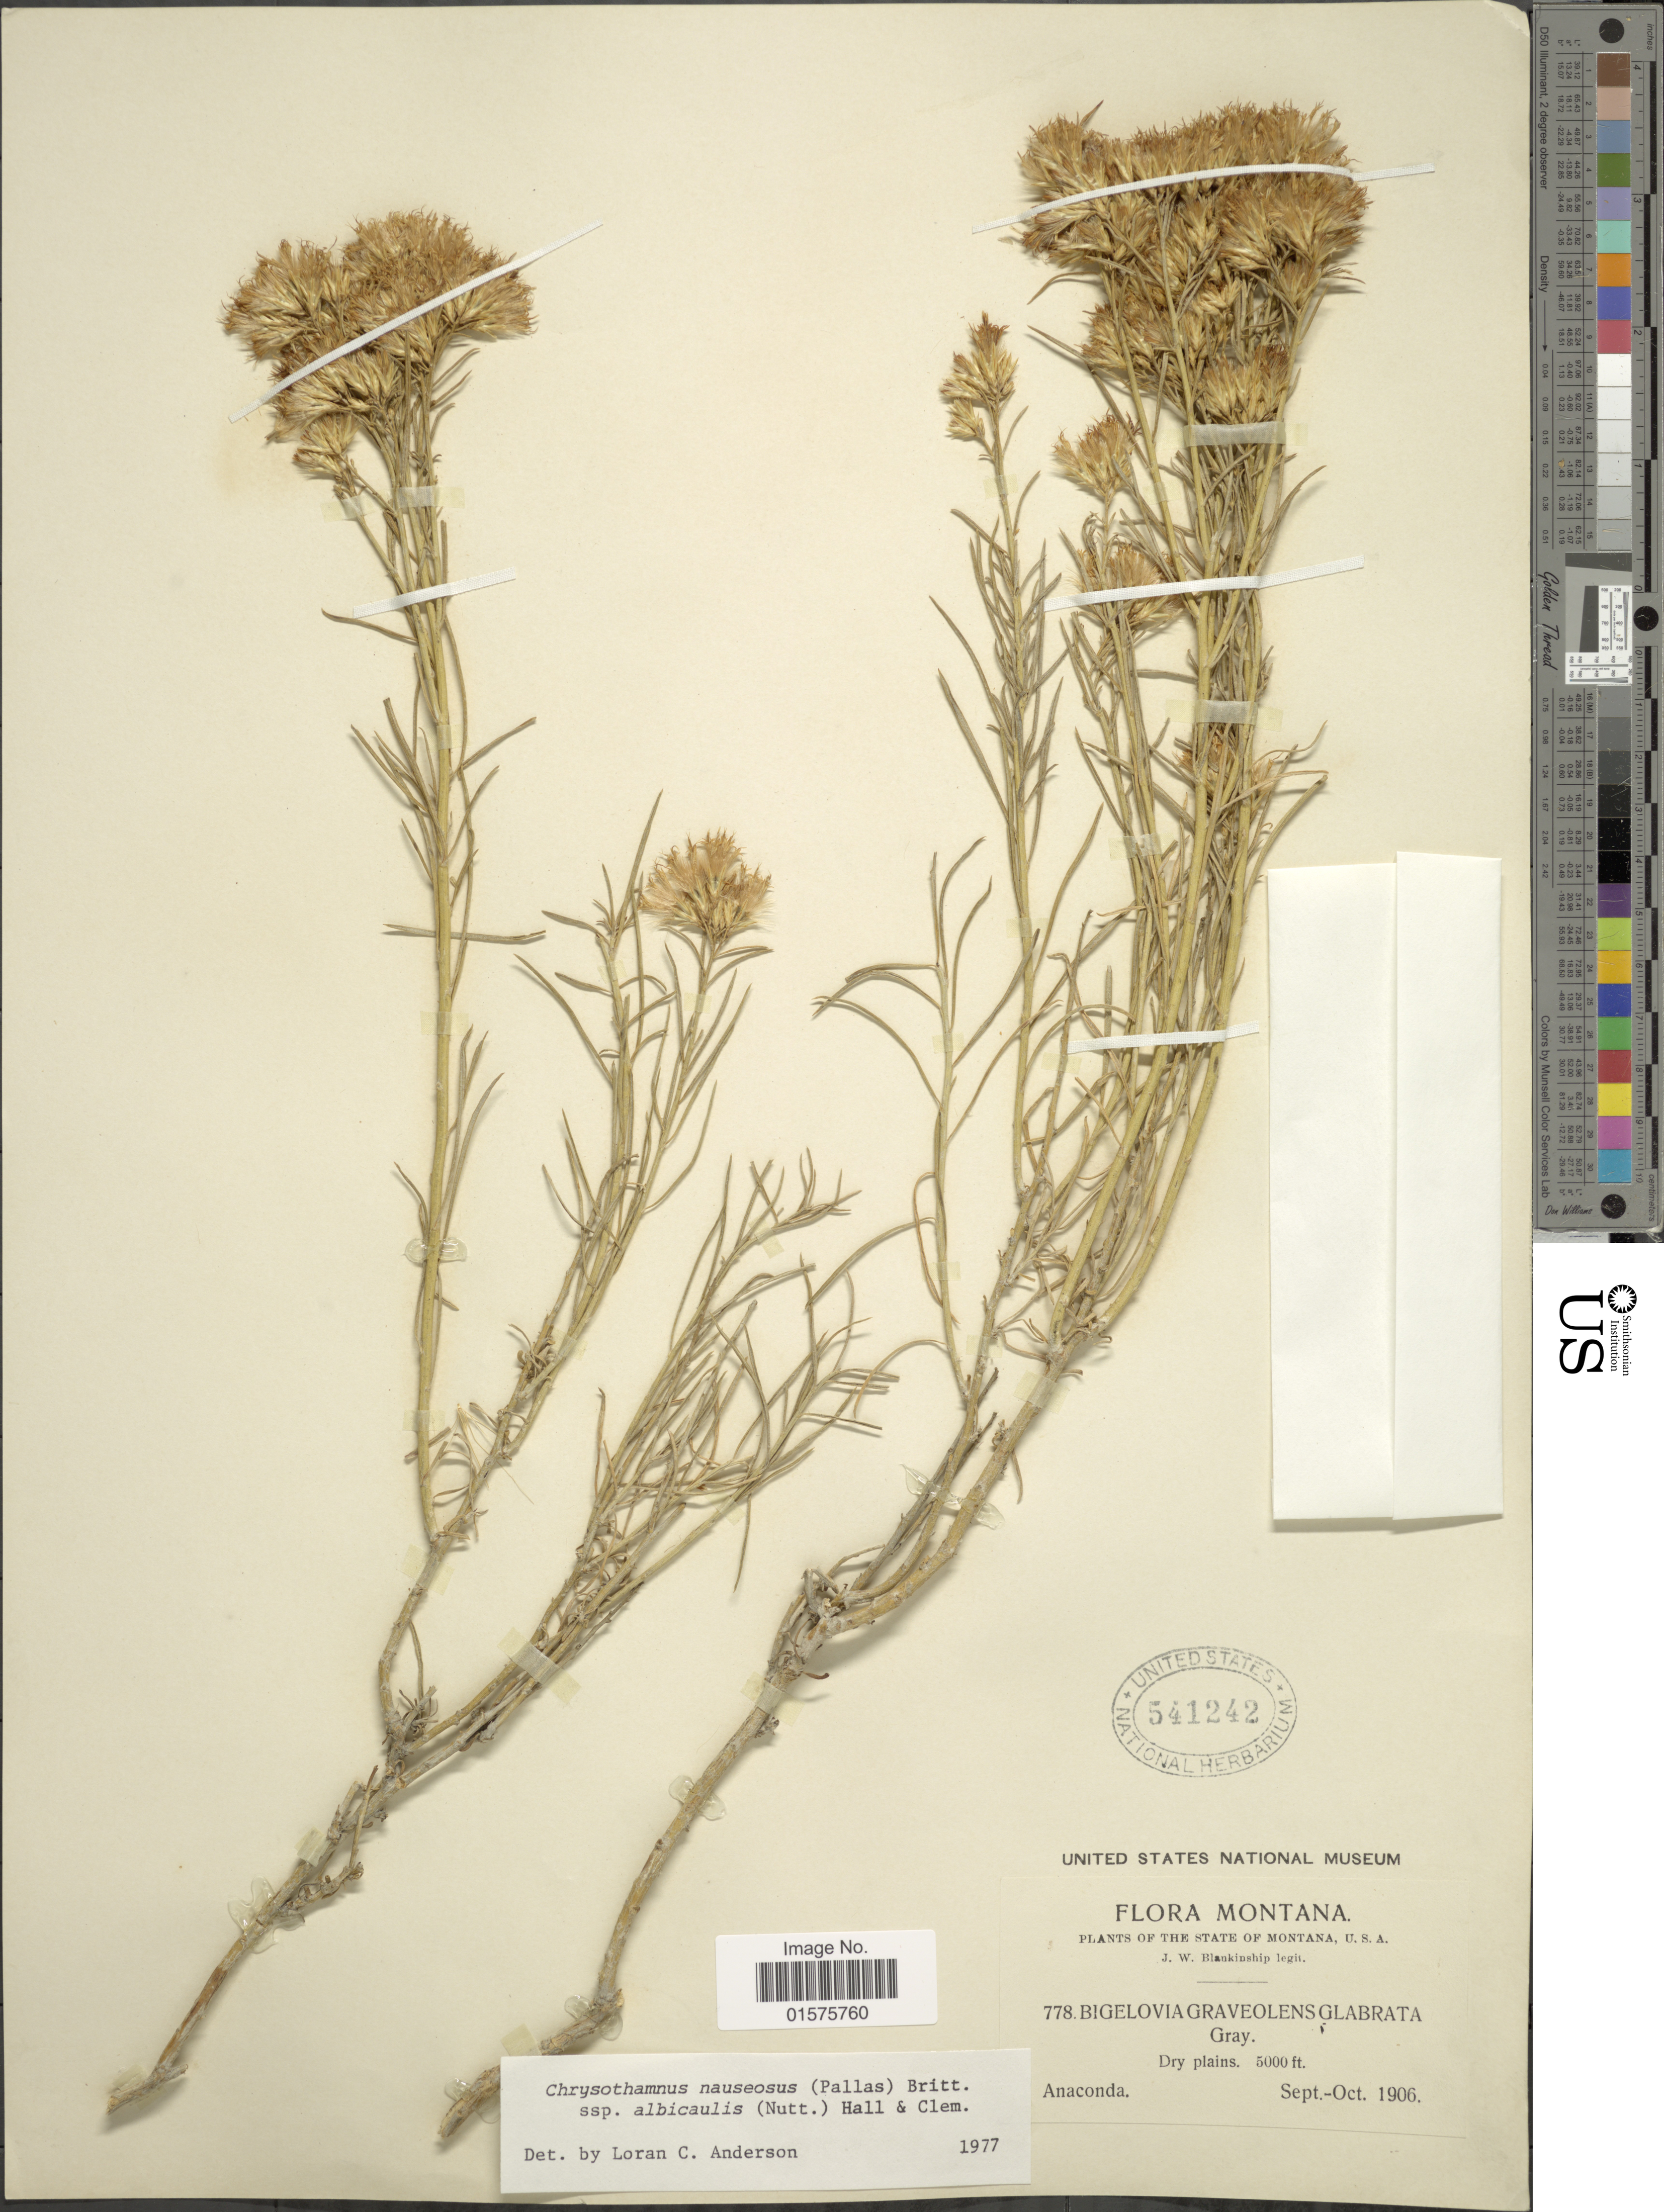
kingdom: Plantae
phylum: Tracheophyta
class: Magnoliopsida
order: Asterales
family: Asteraceae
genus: Ericameria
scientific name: Ericameria nauseosa var. speciosa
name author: (Nutt.) G.L. Nesom & G.I. Baird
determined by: Urbatsch, Lowell E., Curator (LSU), Louisiana State University (UNITED STATES)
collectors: J. W. Blankinship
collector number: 778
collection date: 1906-09/1906-10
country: United States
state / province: Montana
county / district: Deer Lodge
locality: Anaconda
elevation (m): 1524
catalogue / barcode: US 541242